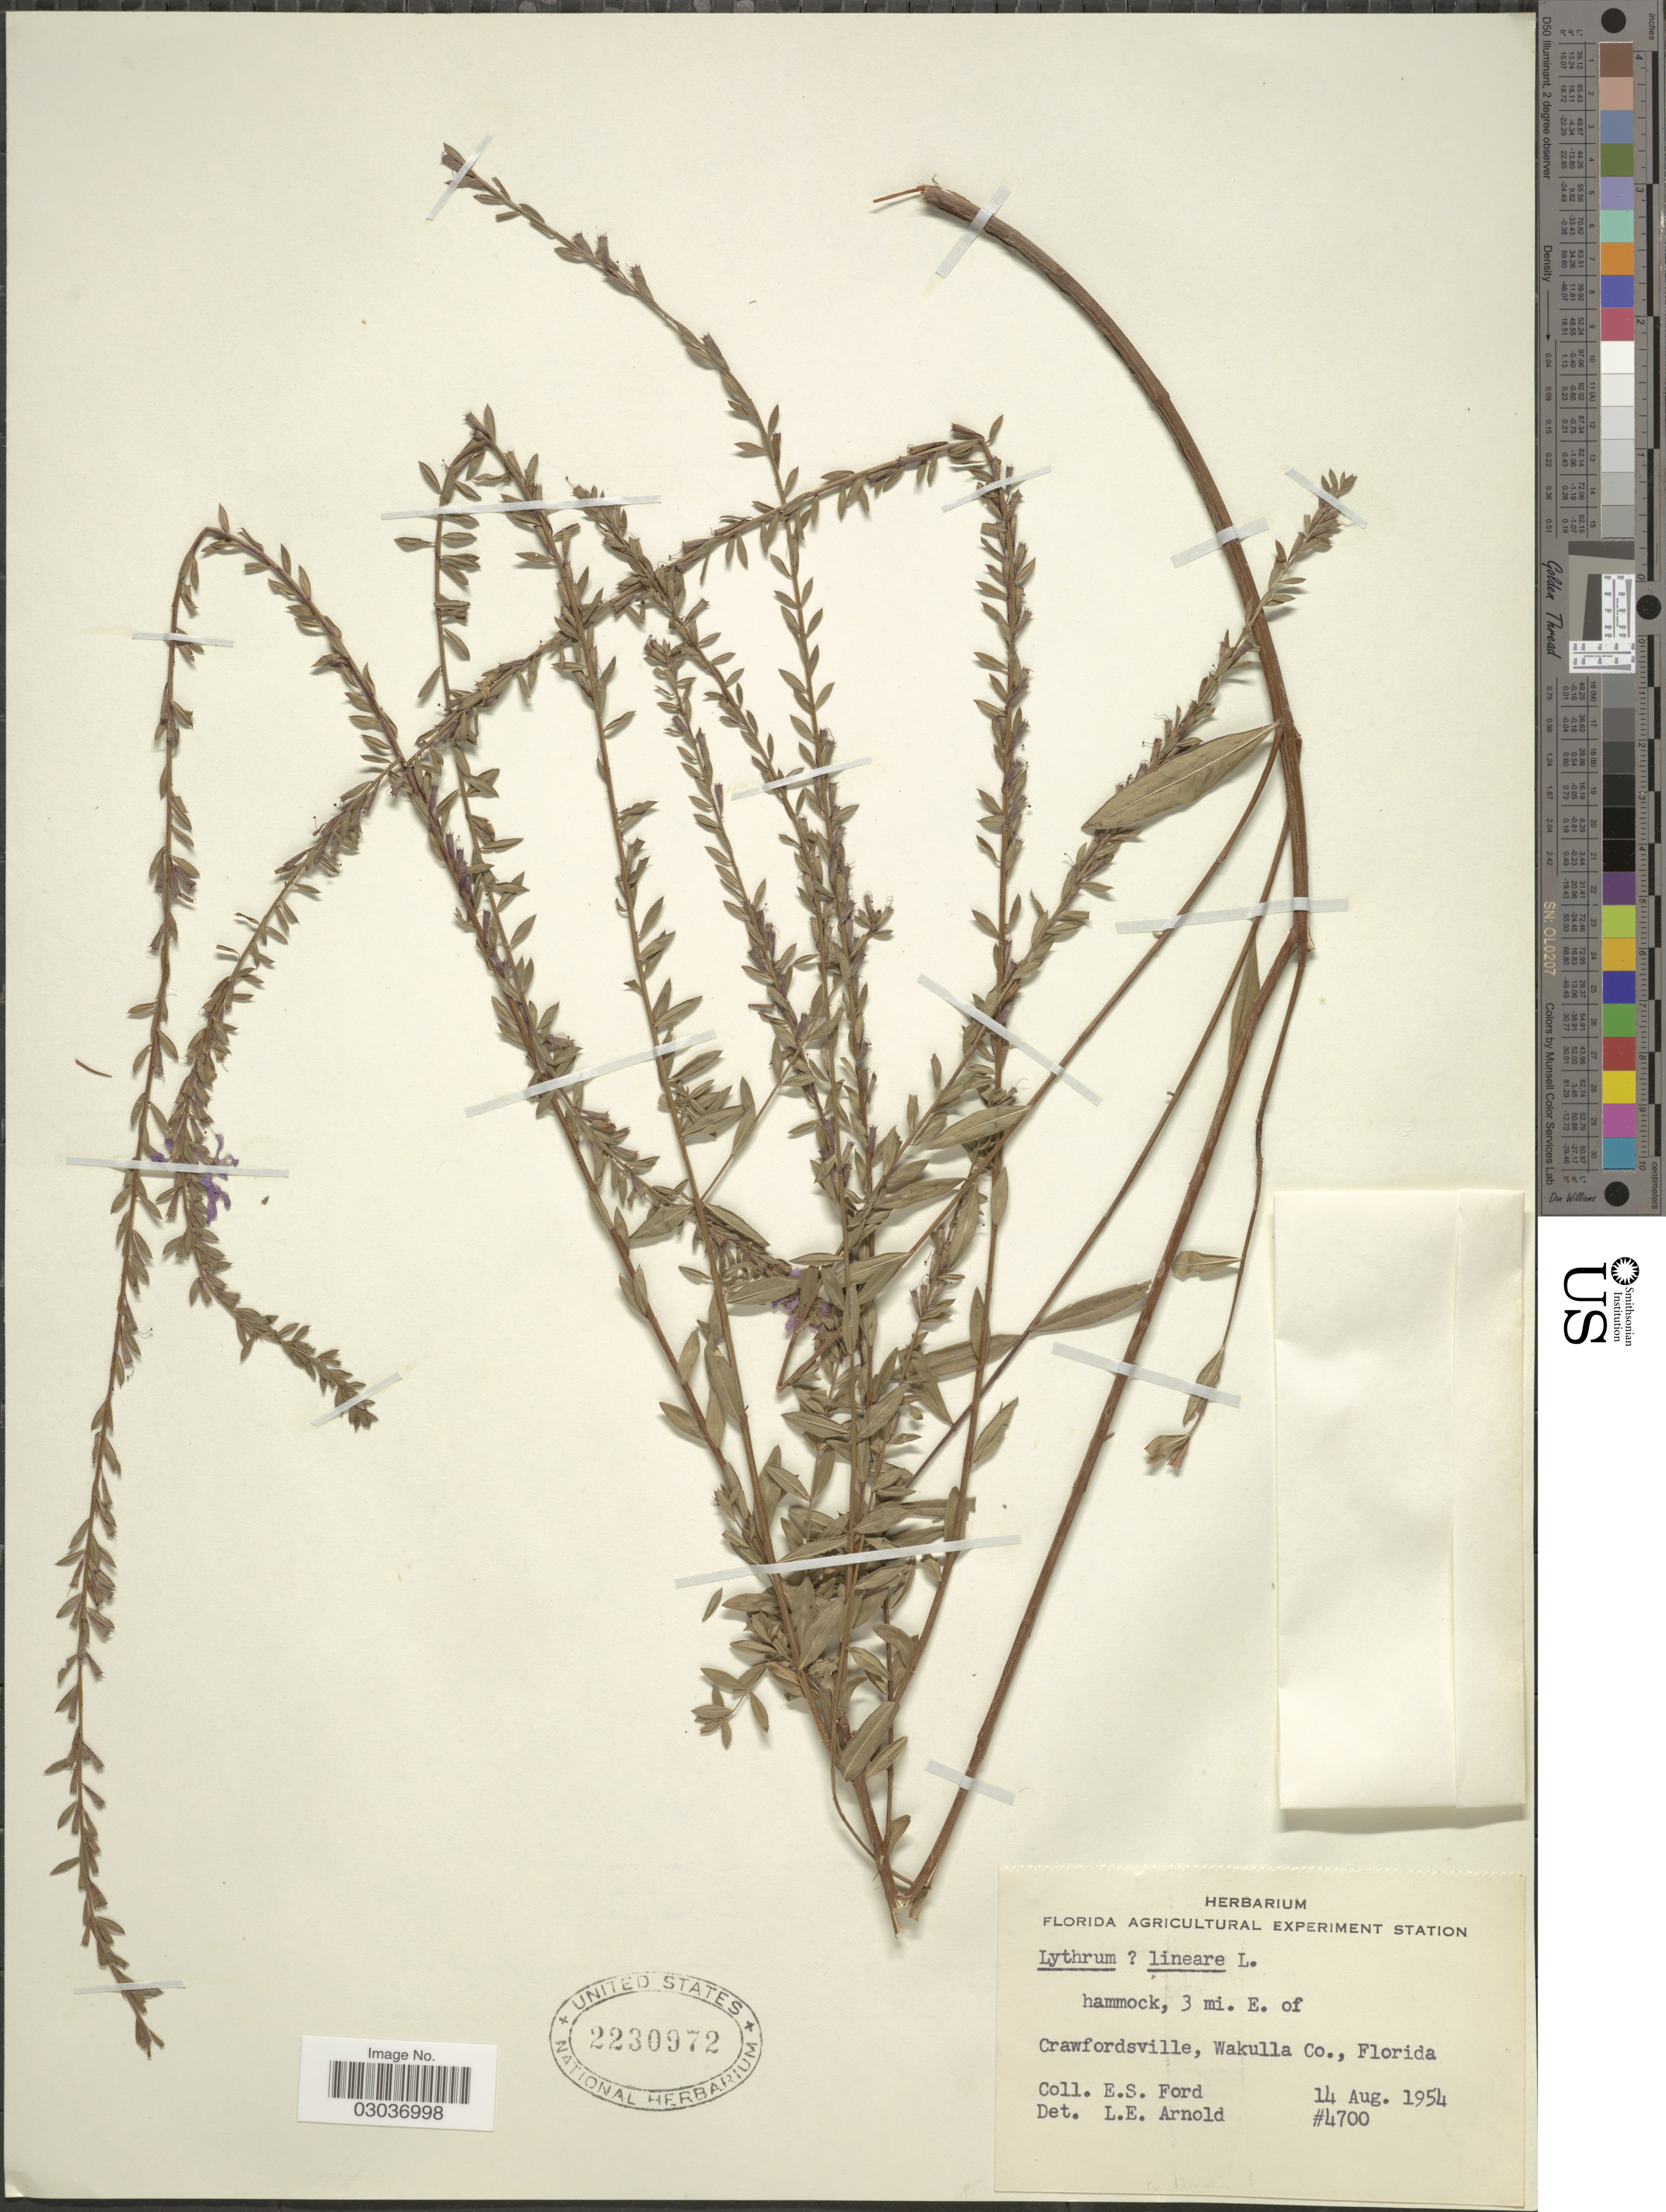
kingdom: Plantae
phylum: Tracheophyta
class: Magnoliopsida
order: Myrtales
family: Lythraceae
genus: Lythrum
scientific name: Lythrum lineare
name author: L.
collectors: E. Ford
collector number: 4700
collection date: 1954-08-14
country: United States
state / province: Florida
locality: Hammock, 3 mi. E. of Crawfordsville, Wakulla Co., Florida.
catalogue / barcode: US 2230972